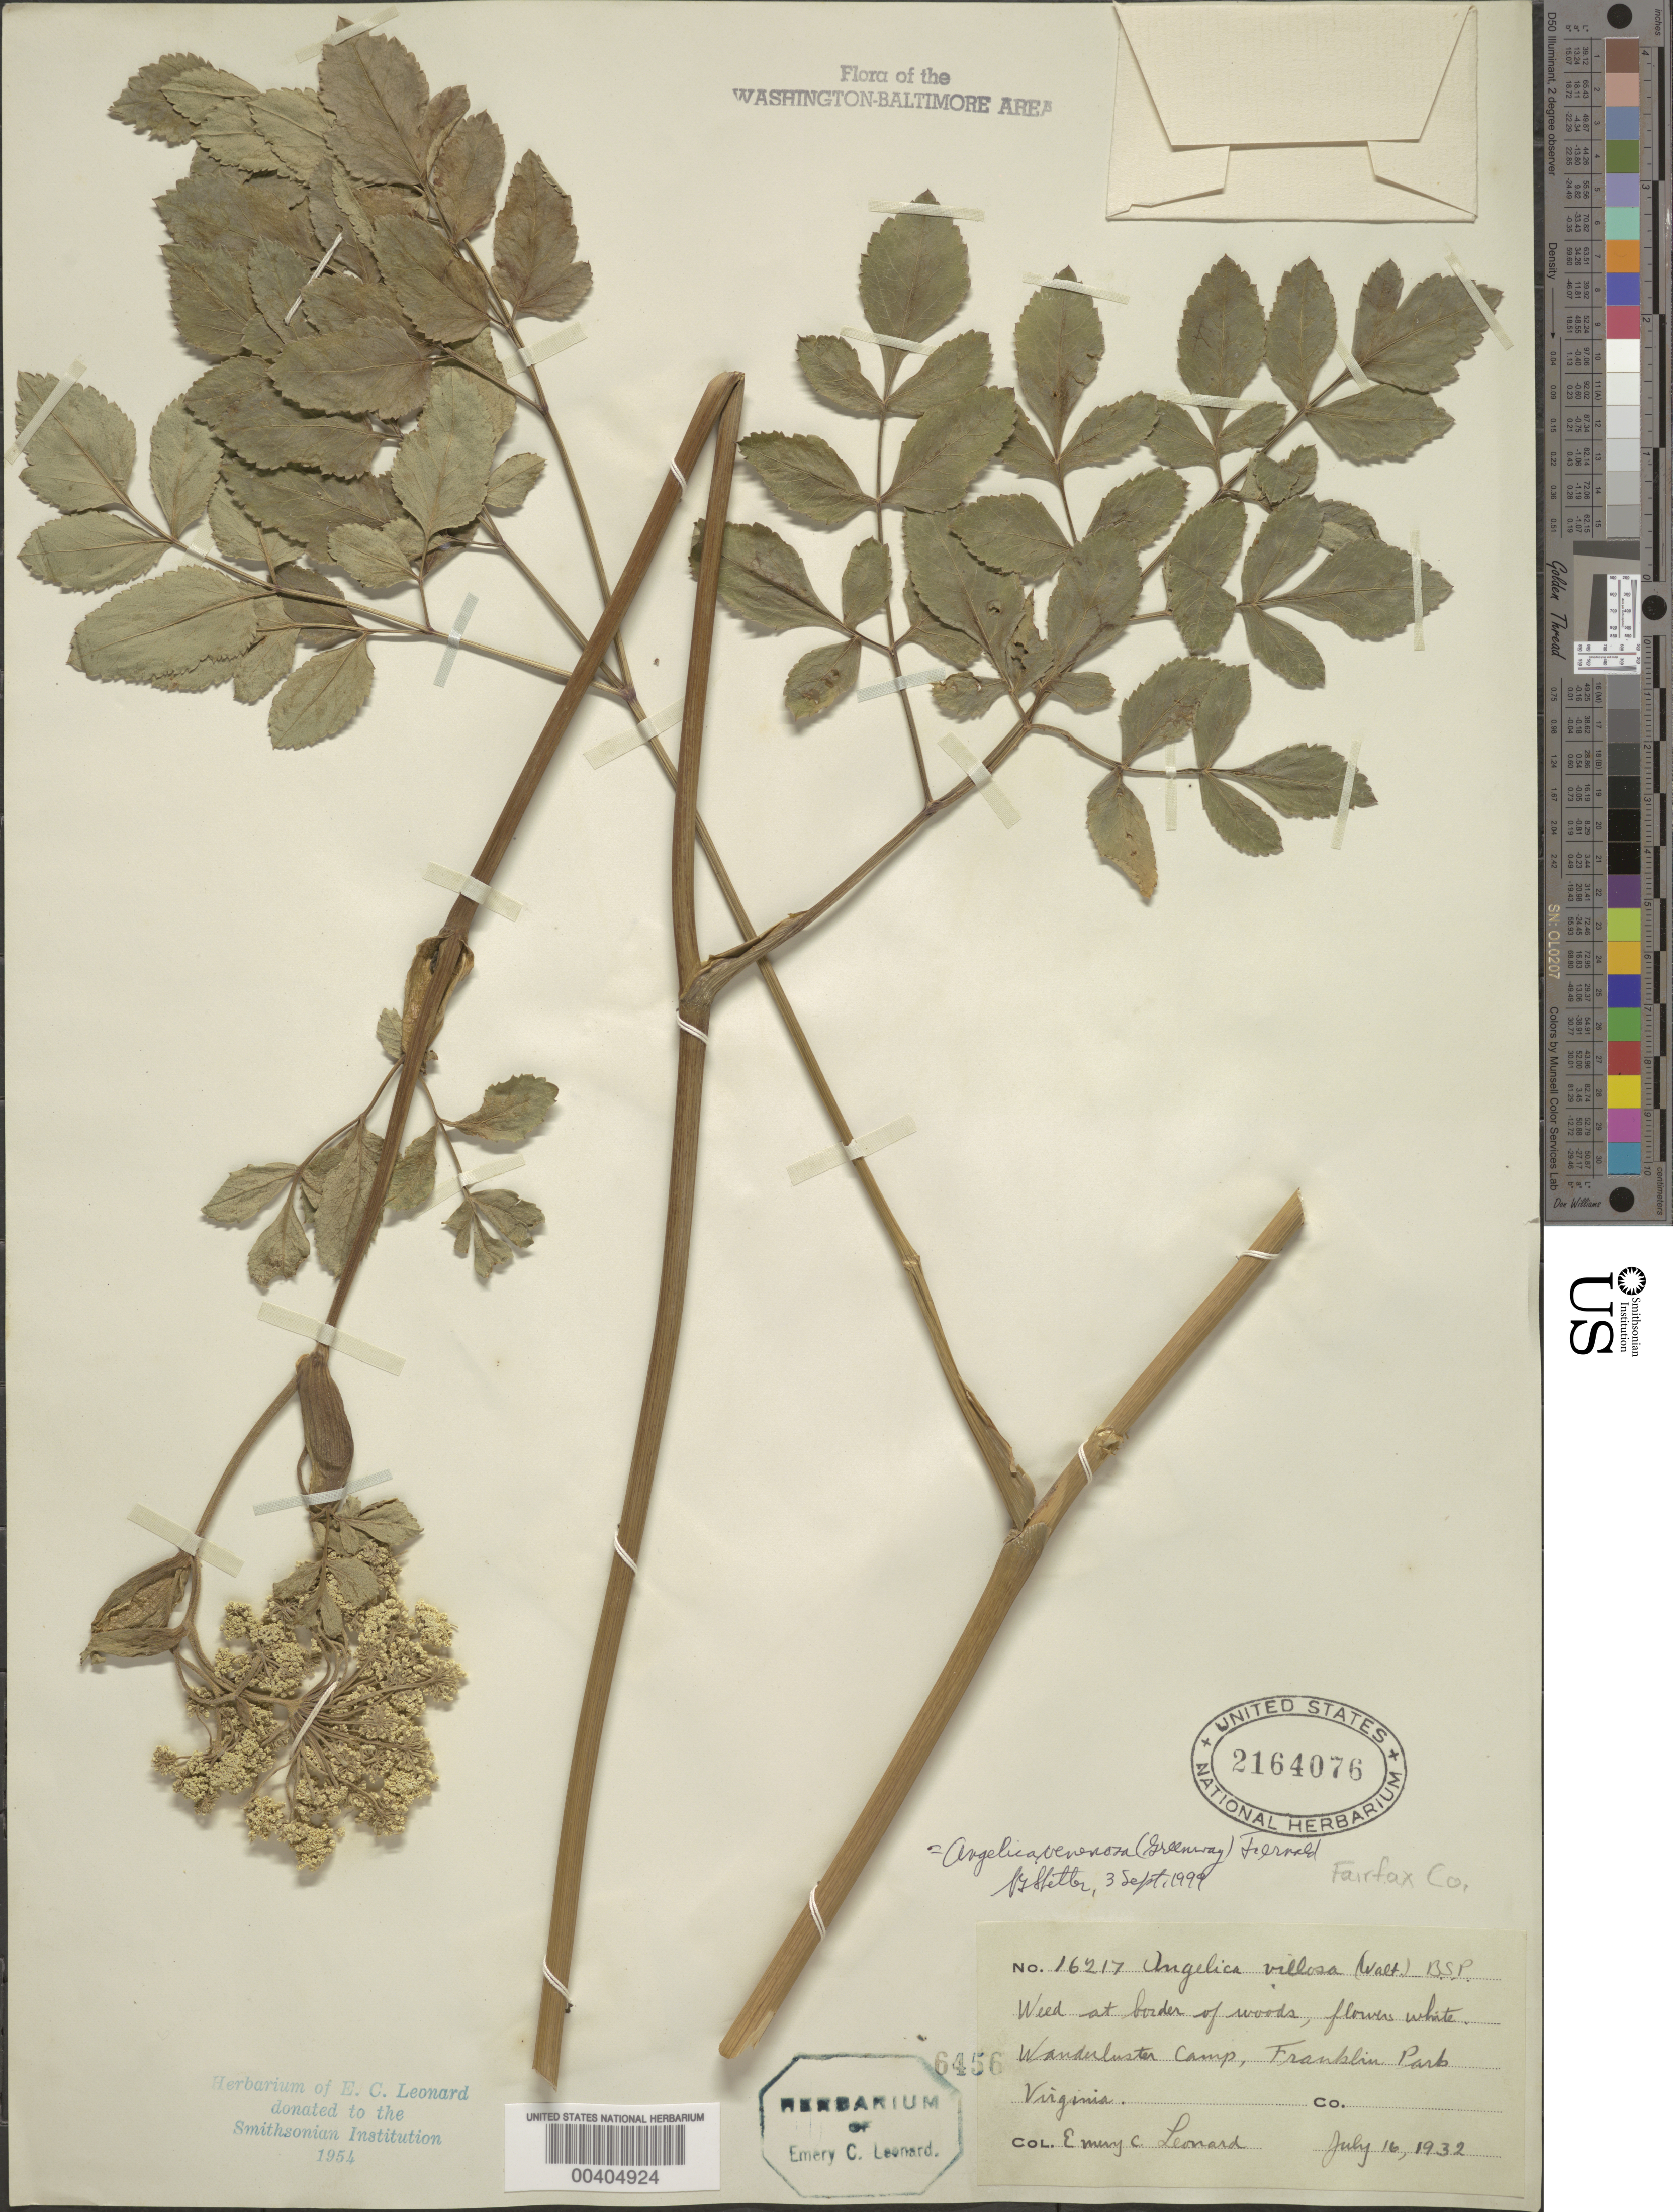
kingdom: Plantae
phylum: Tracheophyta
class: Magnoliopsida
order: Apiales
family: Apiaceae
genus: Angelica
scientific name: Angelica venenosa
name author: (Greenway) Fernald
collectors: E. C. Leonard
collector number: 16217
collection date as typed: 16 Jul 1932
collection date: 1932-07-16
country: United States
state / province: Virginia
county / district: Fairfax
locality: Wanderluster Camp, Franklin Park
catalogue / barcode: US 2164076